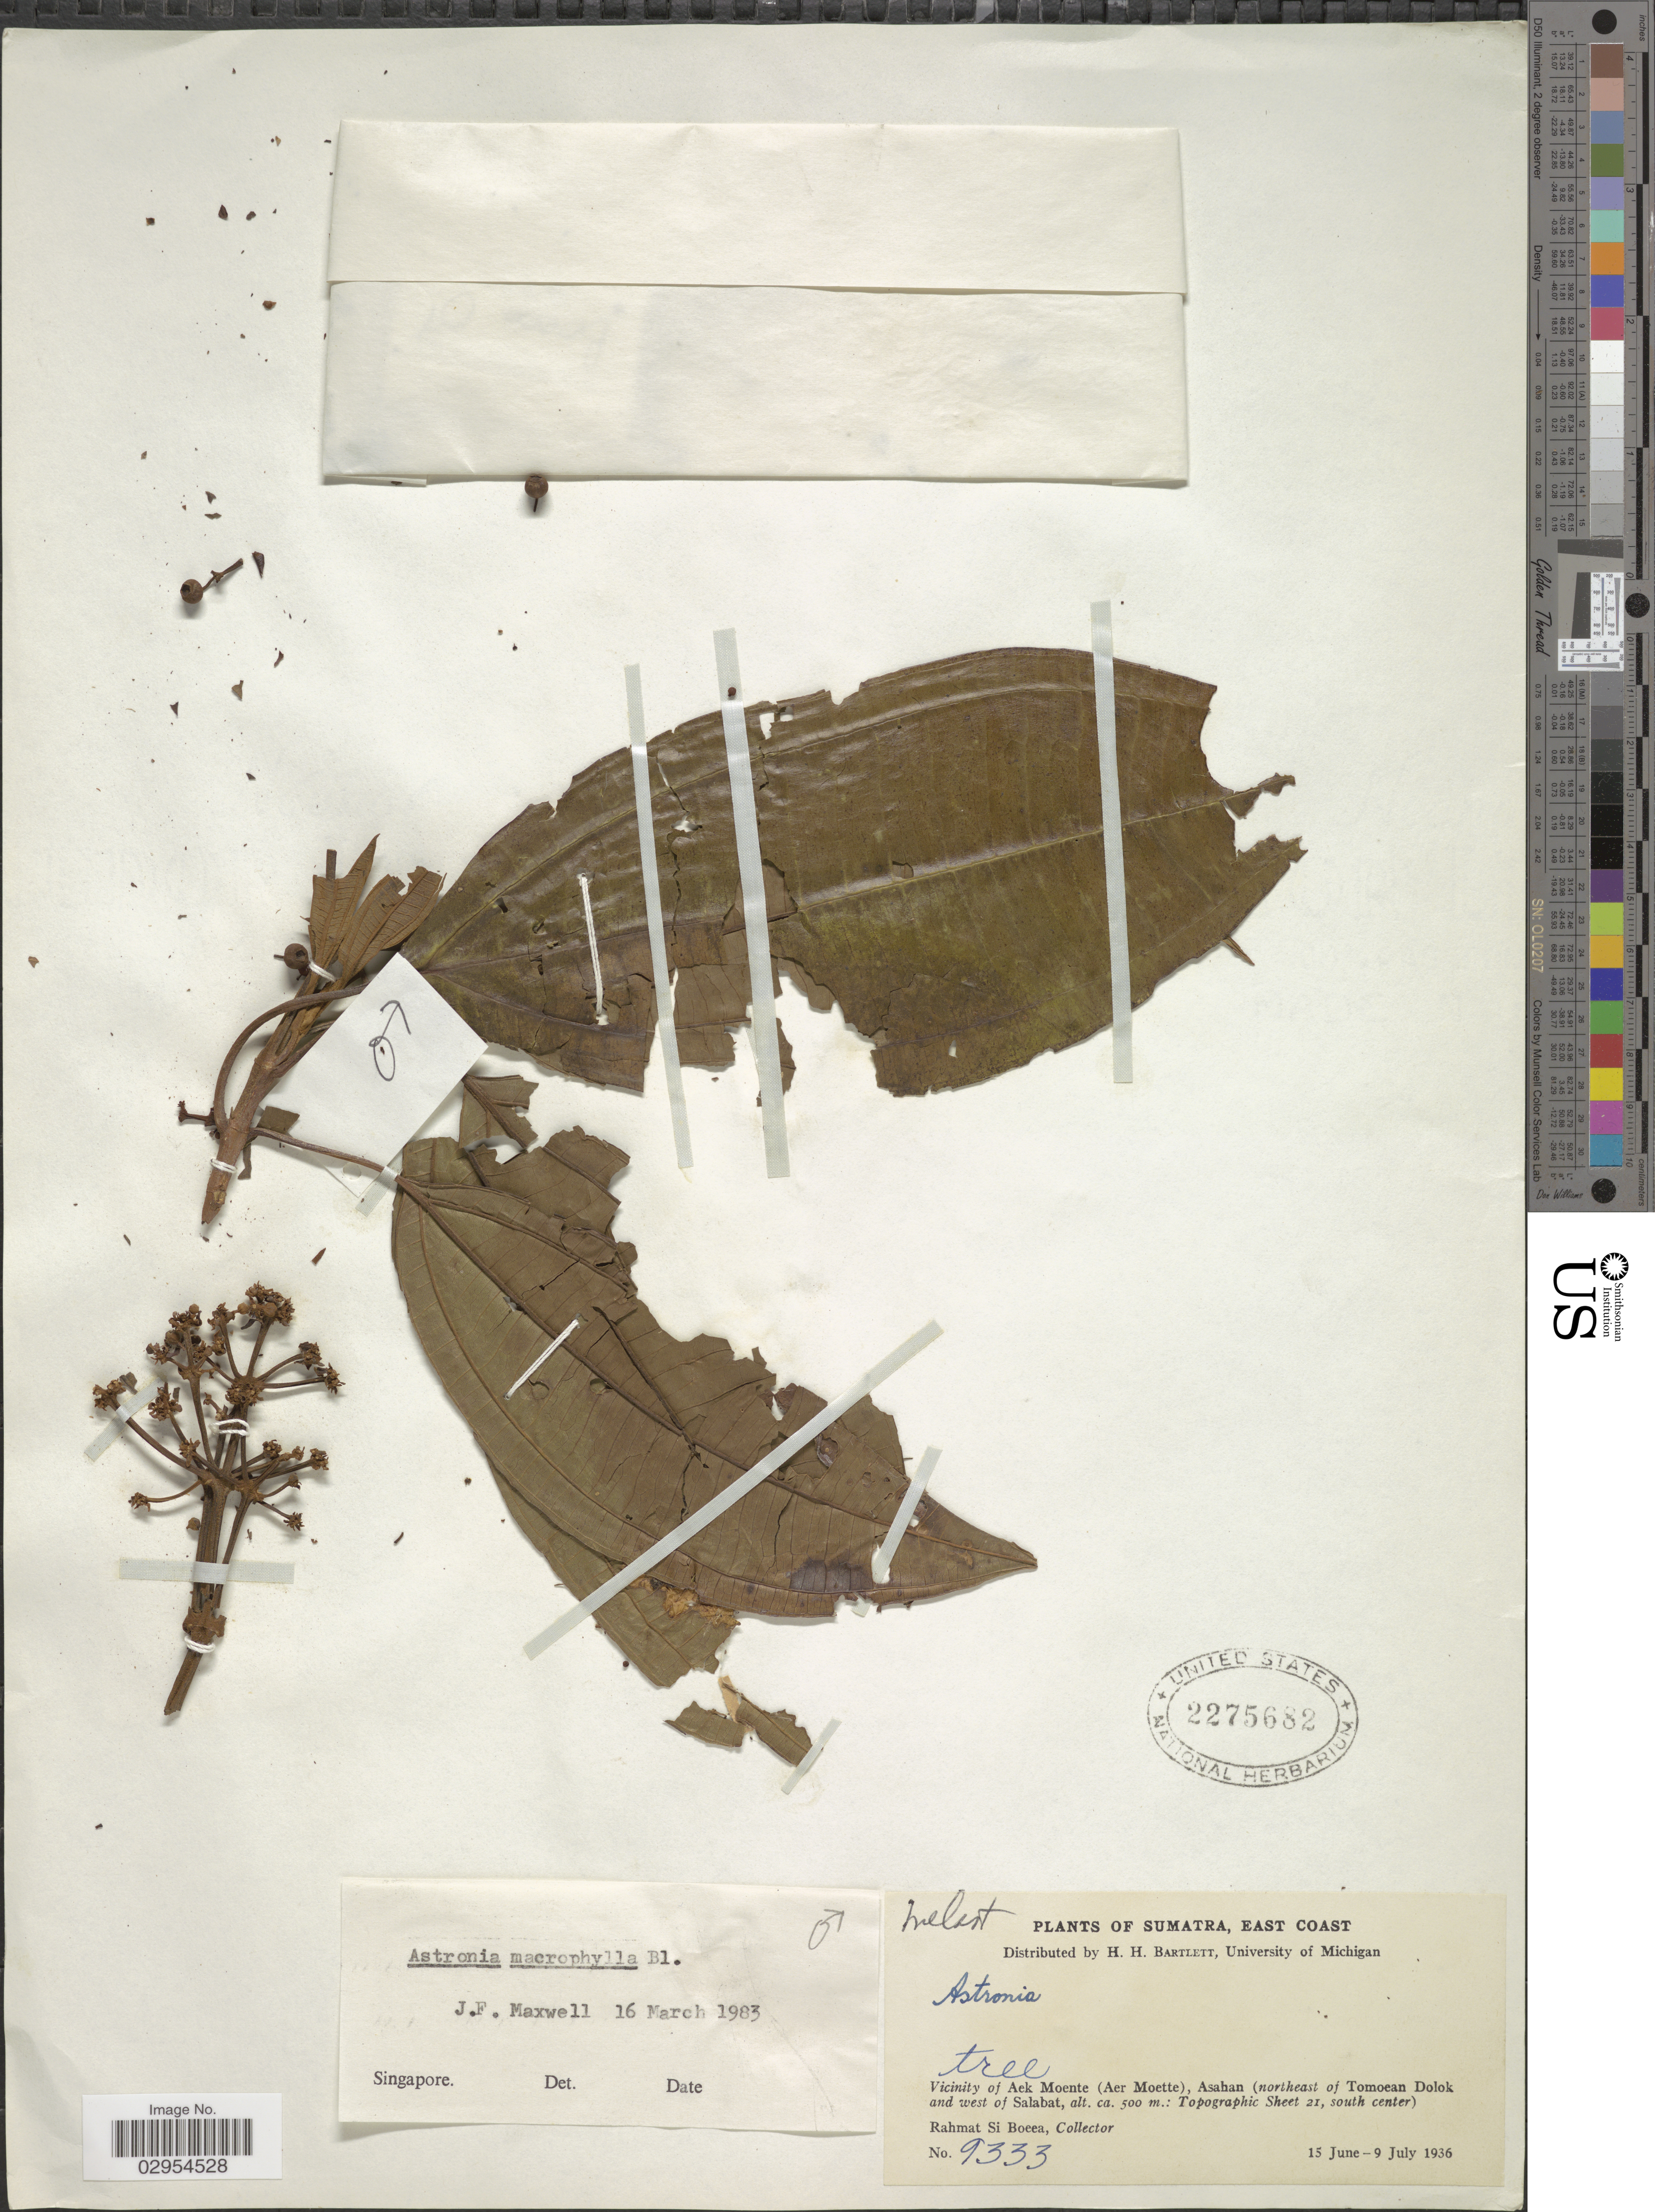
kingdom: Plantae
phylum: Tracheophyta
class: Magnoliopsida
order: Myrtales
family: Melastomataceae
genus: Astronia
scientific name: Astronia macrophylla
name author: Blume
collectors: Rahmat Si Boeea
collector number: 9333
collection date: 1936-06-15/1936-07-09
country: Indonesia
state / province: Sumatra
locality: East Coast. Vicinity of Aek Moente (Aer Moette), Asahan (northeast of Tomoean Dolok and west of Salabat, Topographic Sheet 21, south center).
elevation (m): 500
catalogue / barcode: US 2275682